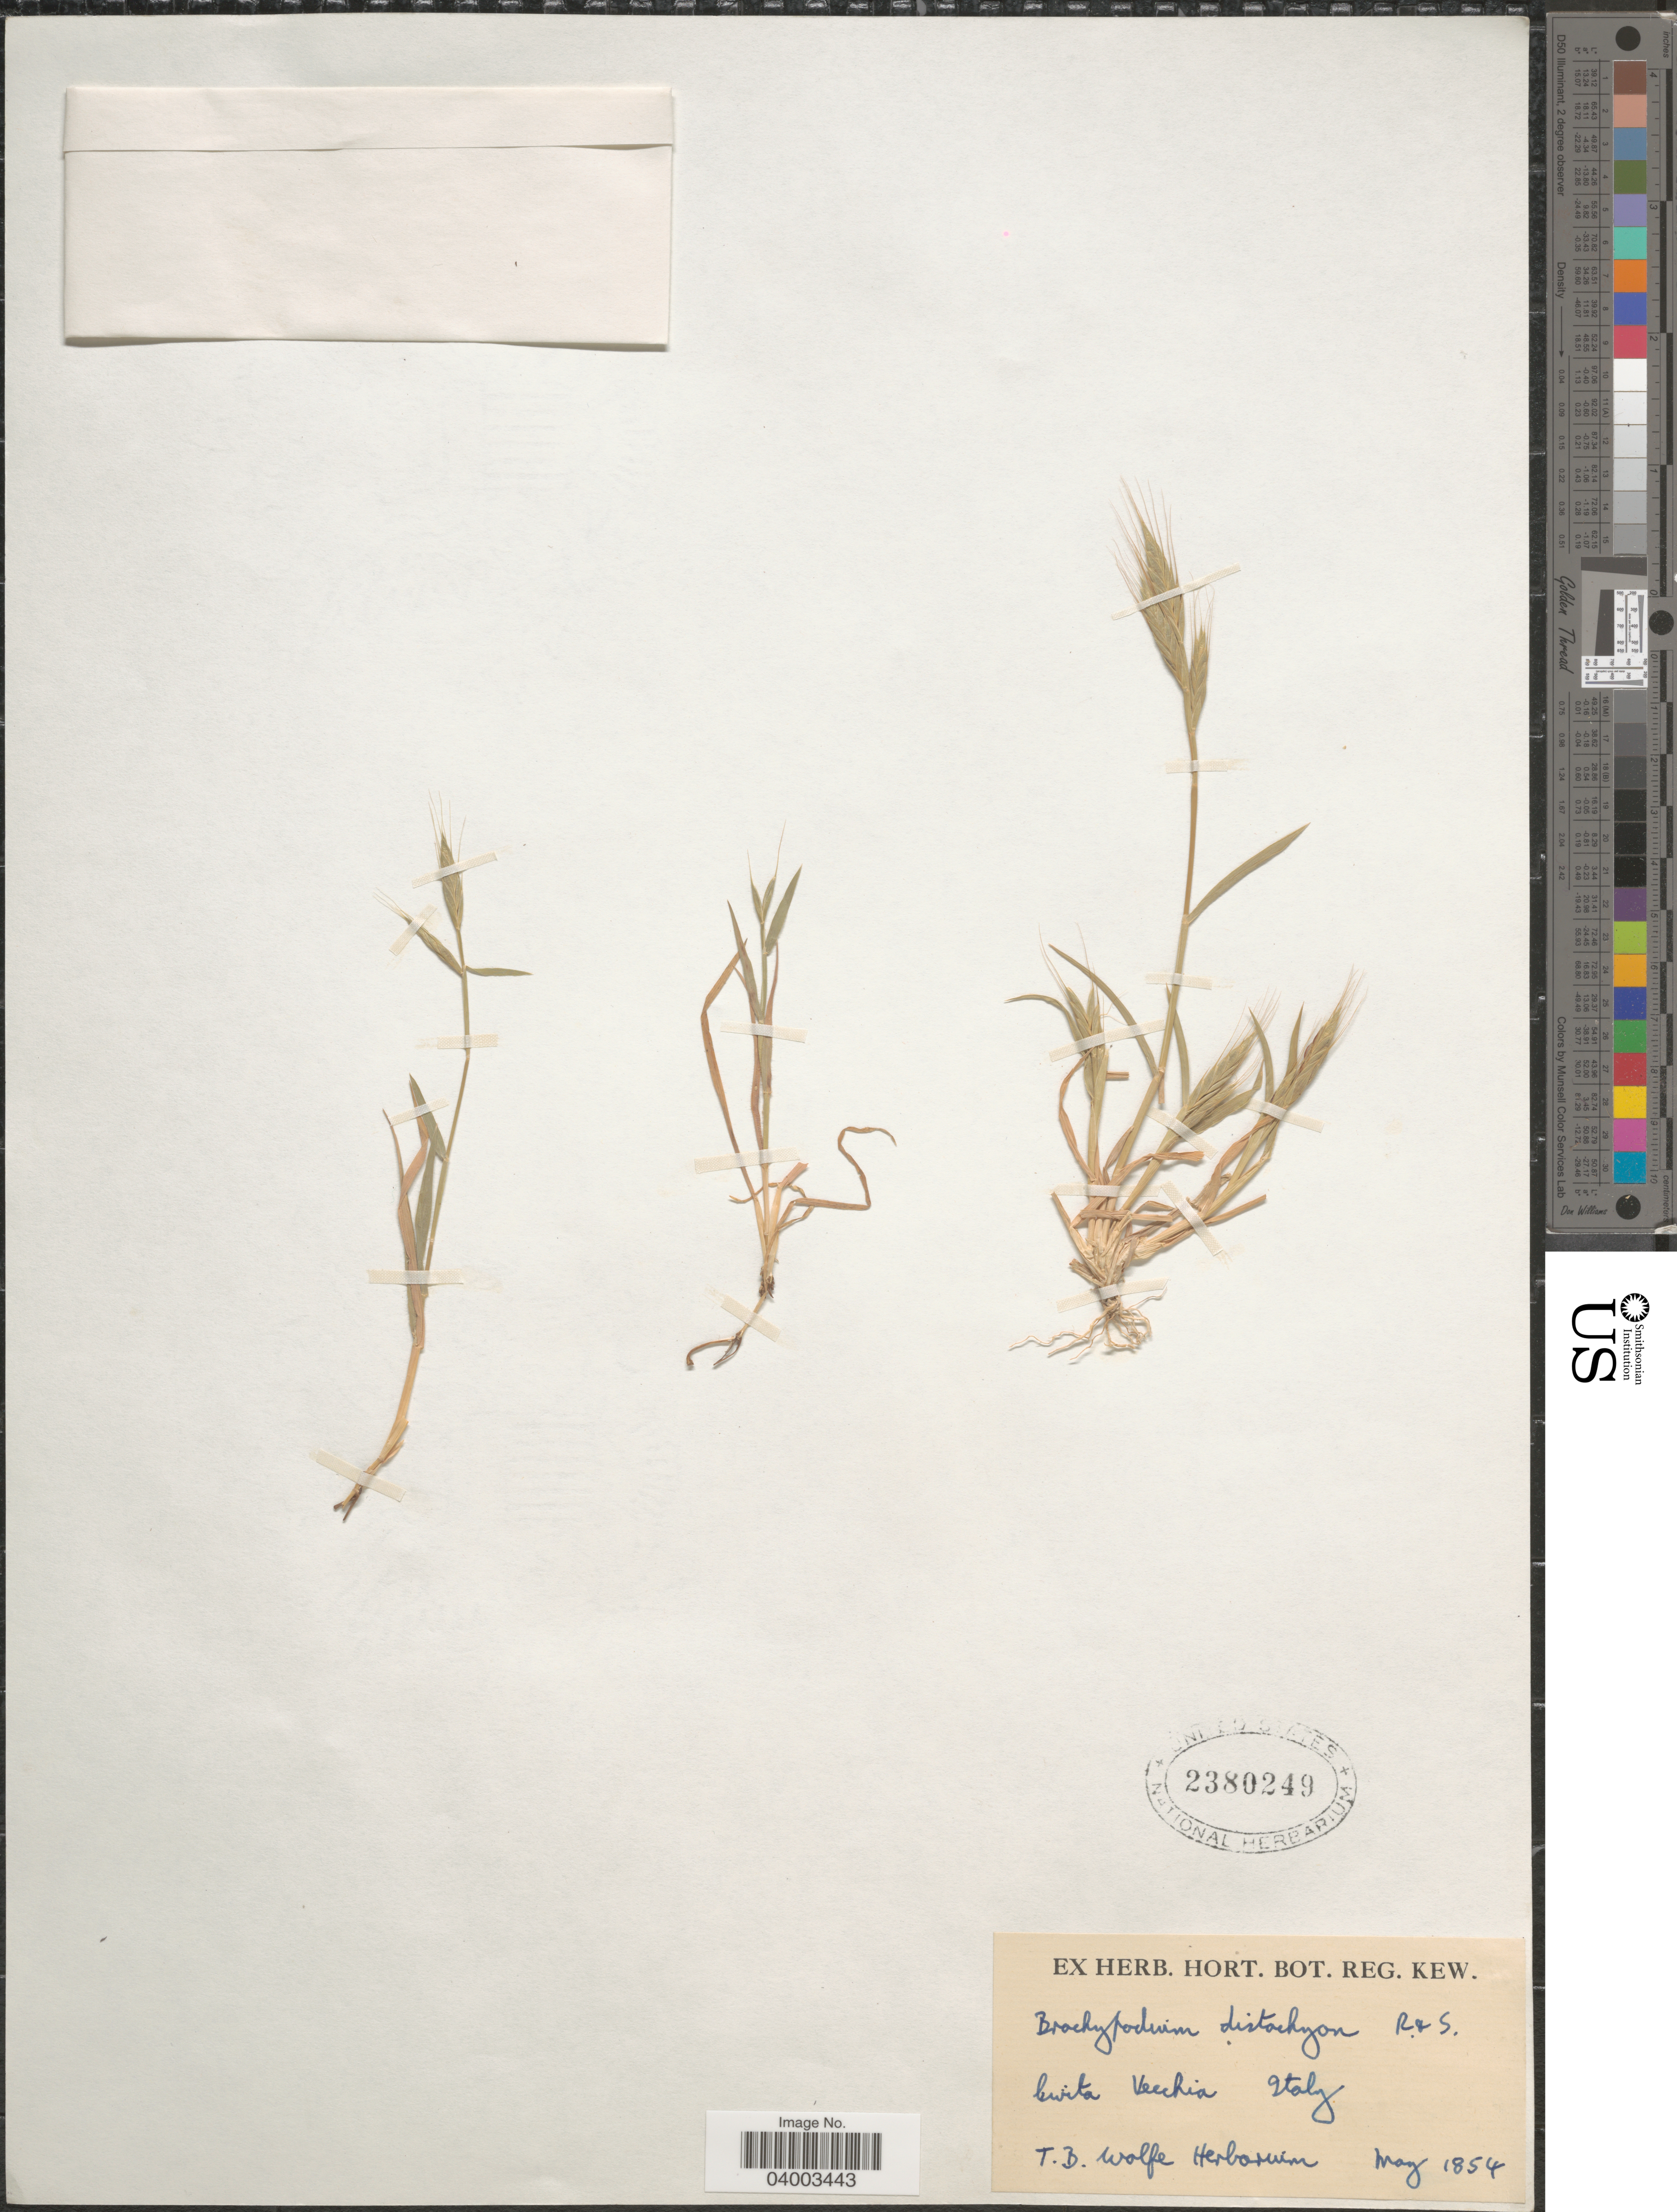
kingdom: Plantae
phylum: Tracheophyta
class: Liliopsida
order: Poales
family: Poaceae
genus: Brachypodium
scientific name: Brachypodium distachyon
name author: (L.) P. Beauv.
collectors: Ex Herb. T. B. Wolfe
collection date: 1854-05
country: Italy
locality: Curta Vecchia.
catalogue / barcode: US 2380249